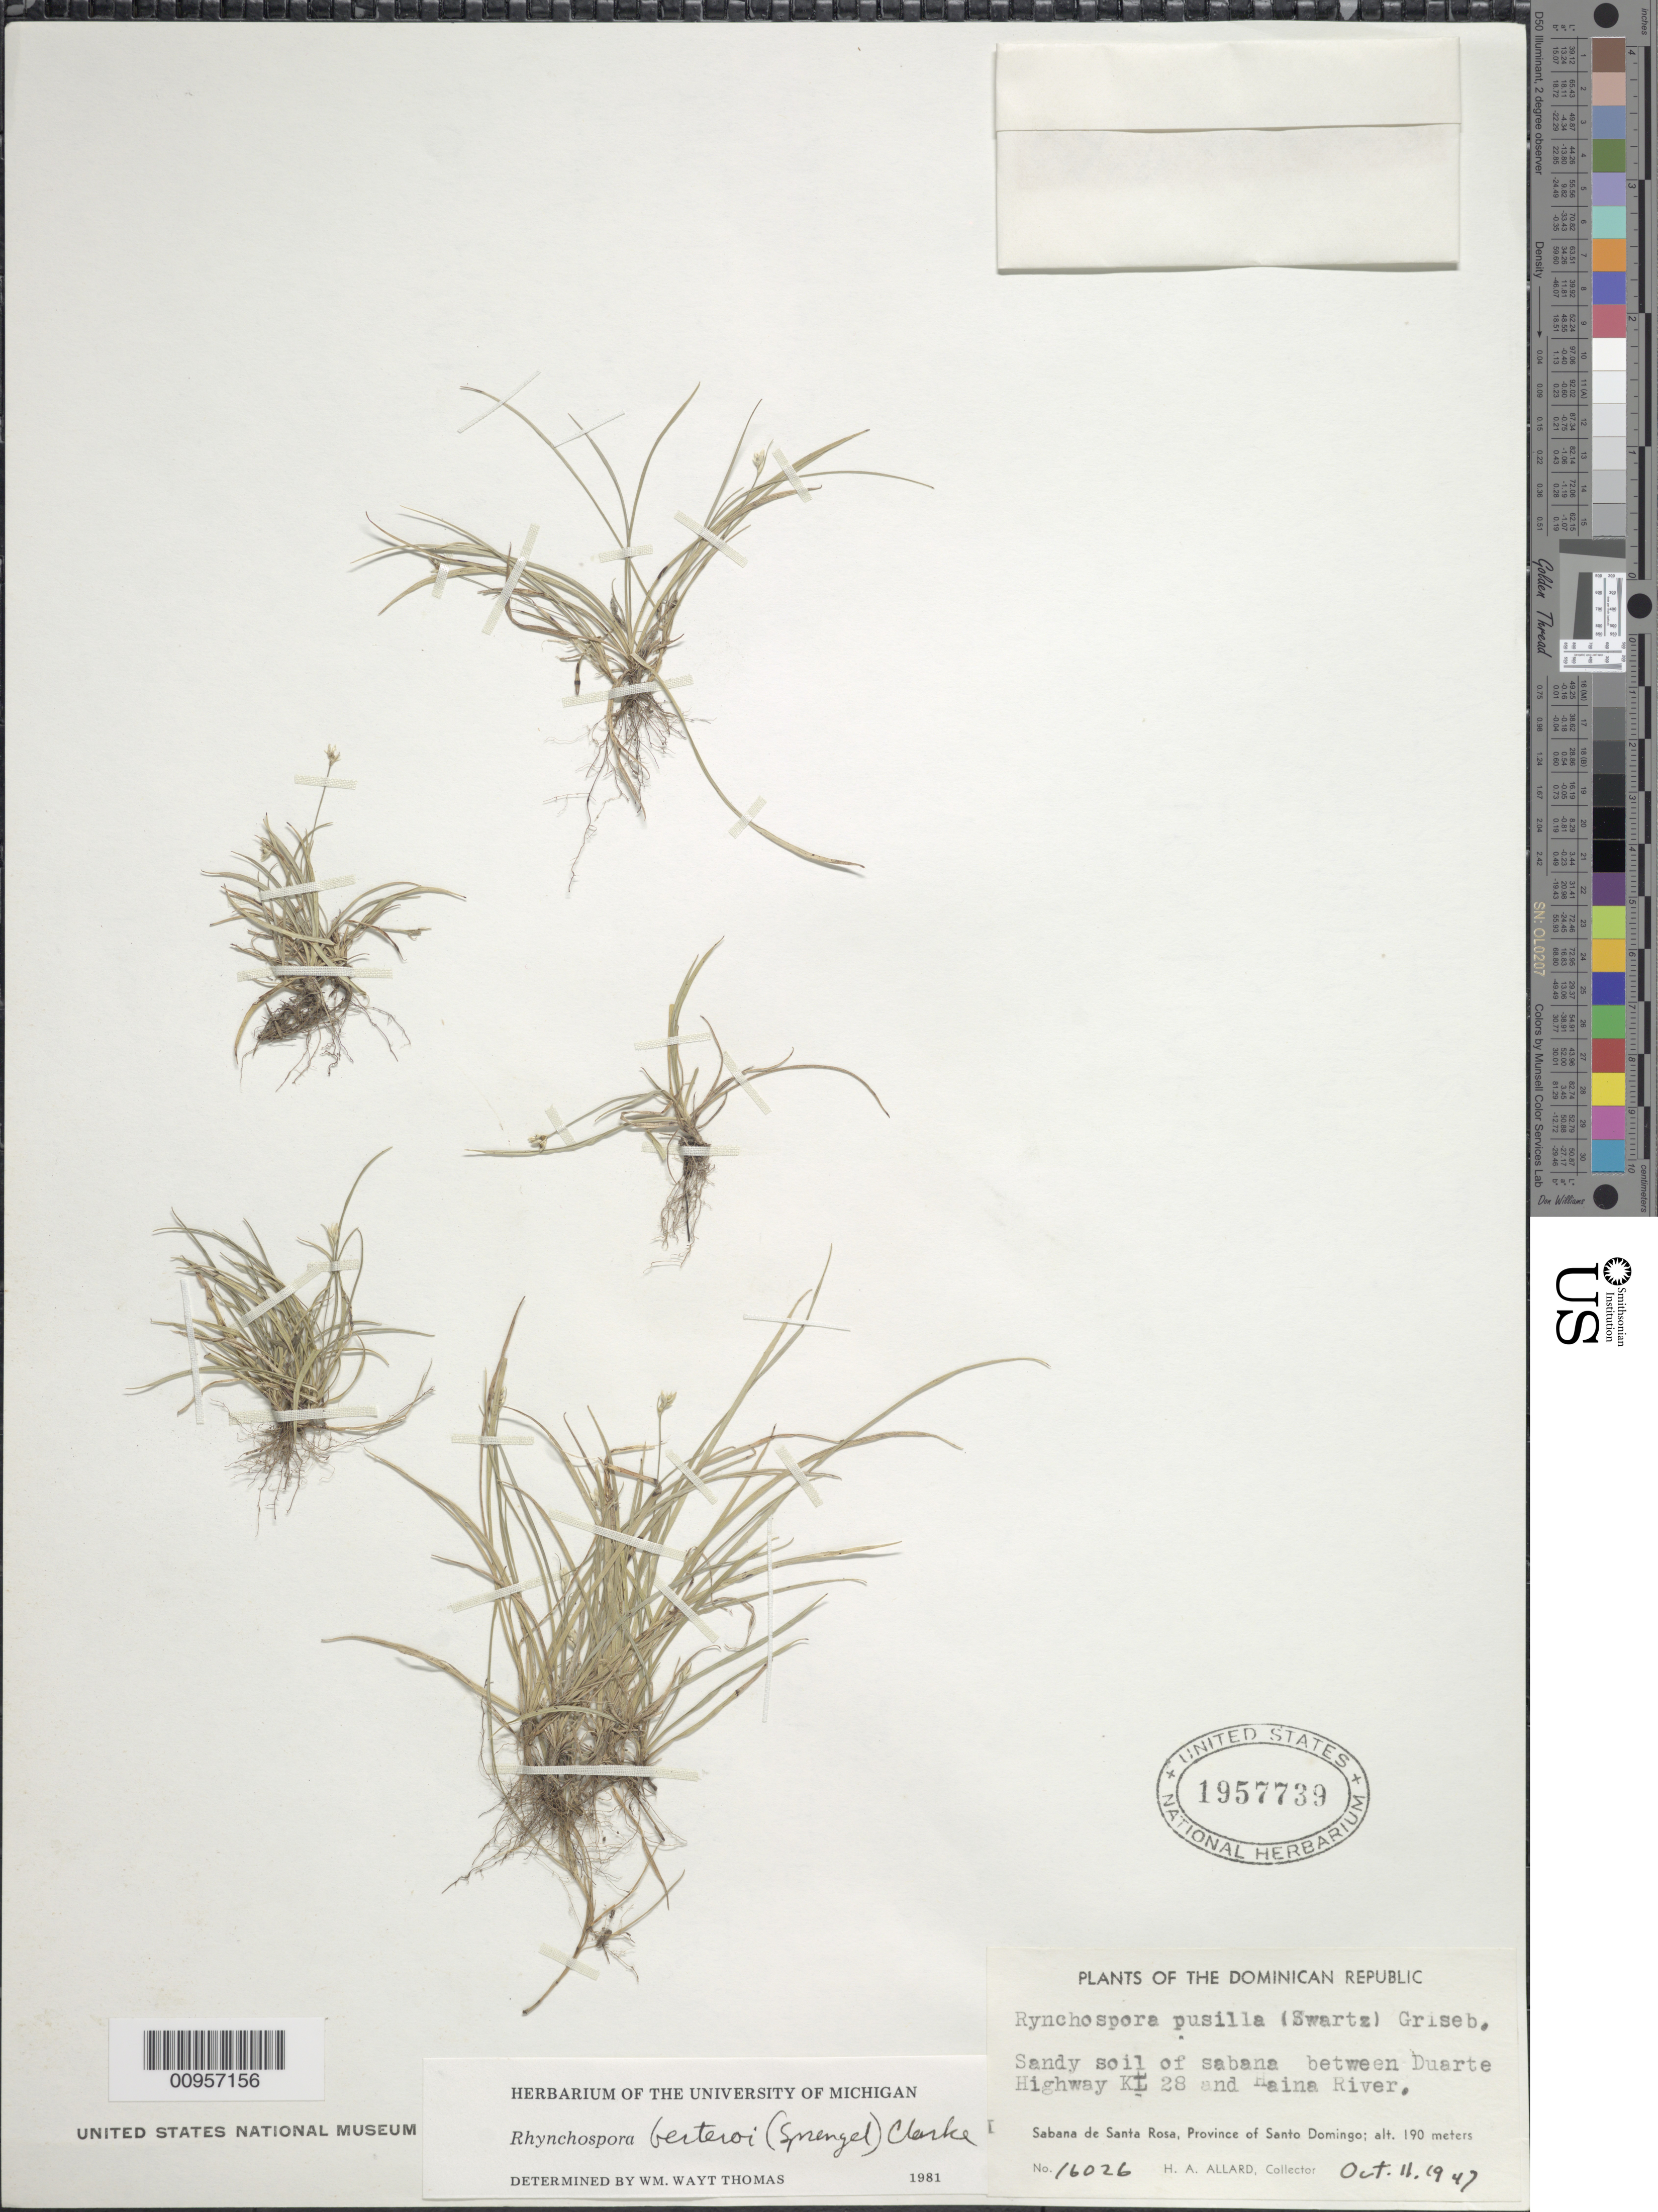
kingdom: Plantae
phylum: Tracheophyta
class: Liliopsida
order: Poales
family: Cyperaceae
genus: Rhynchospora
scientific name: Rhynchospora berteroi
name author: (Spreng.) C.B. Clarke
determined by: Thomas, W. W., (NY), New York Botanical Garden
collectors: H. A. Allard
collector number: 16026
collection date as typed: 11 Oct 1947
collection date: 1947-10-11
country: Dominican Republic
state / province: Santo Domingo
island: Hispaniola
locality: Sabana de Santa Rosa, sabana between Duarte Highway Kl 28 and Haina River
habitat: Sandy soil of sabana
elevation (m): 190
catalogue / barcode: US 1957739